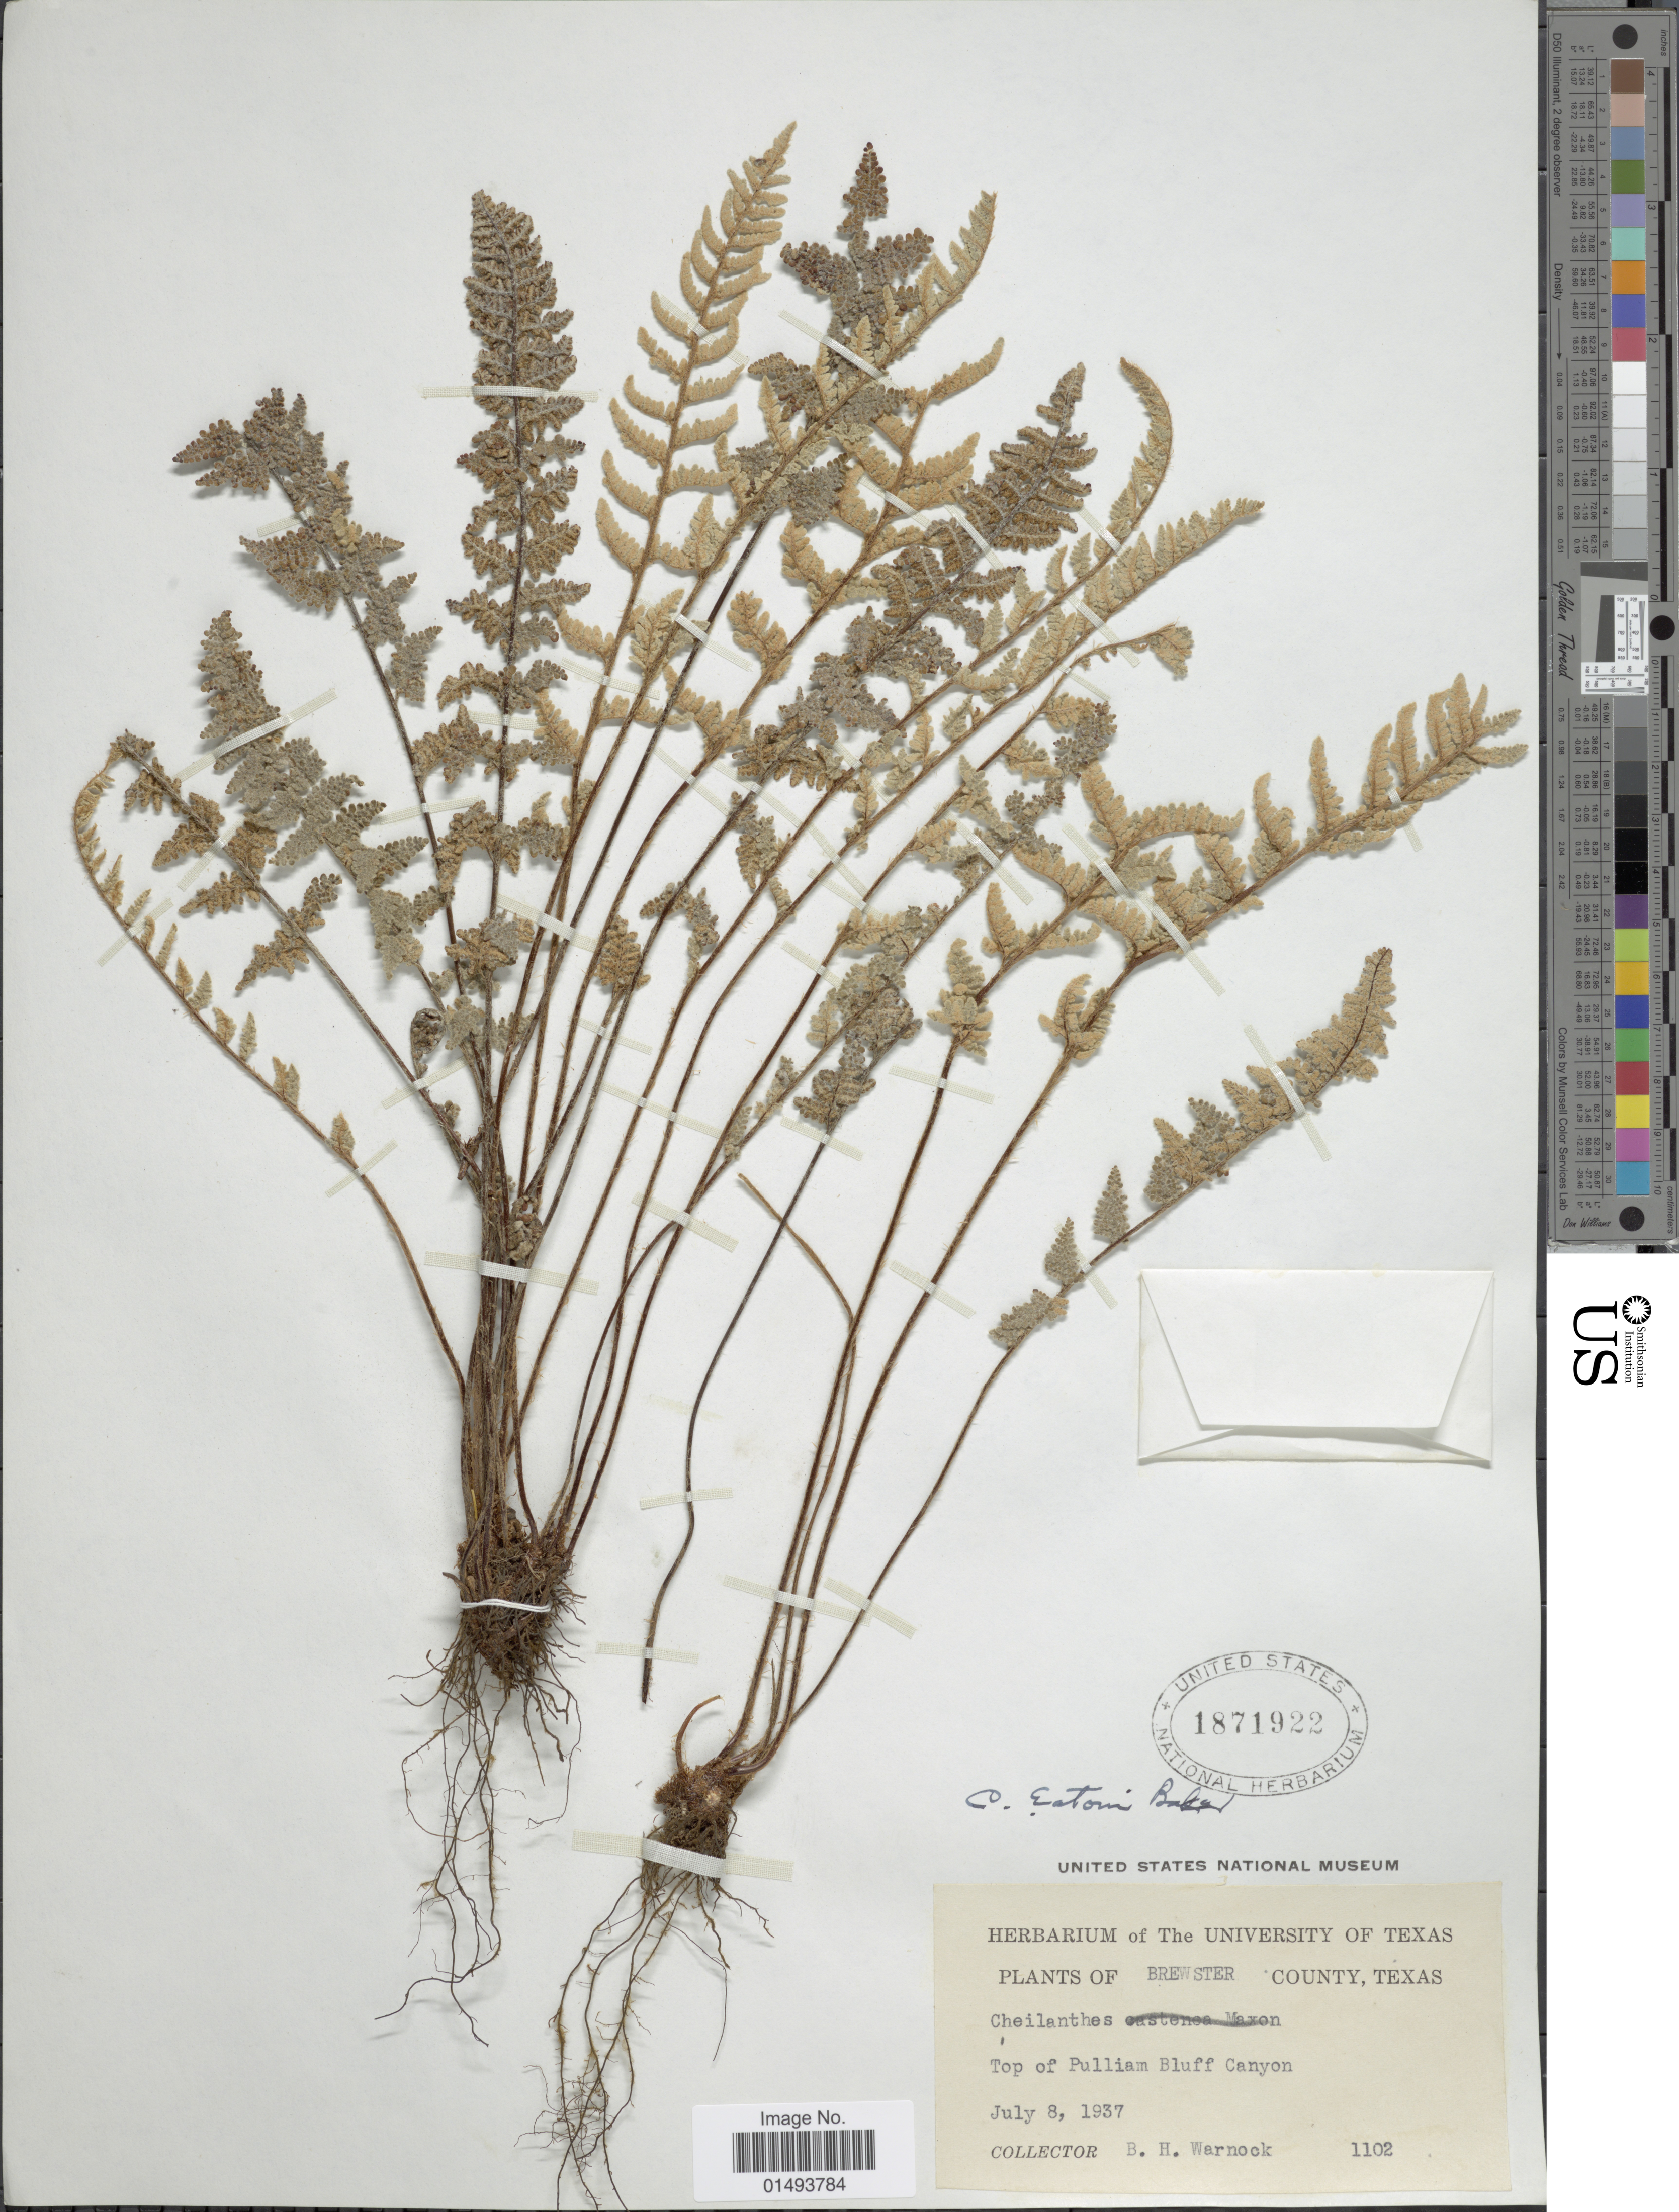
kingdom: Plantae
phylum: Tracheophyta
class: Polypodiopsida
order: Polypodiales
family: Pteridaceae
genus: Myriopteris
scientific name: Myriopteris rufa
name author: Fée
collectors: B. H. Warnock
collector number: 1102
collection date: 1937-07-08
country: United States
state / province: Texas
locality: Plants of Brewster County, Top of Pulliam Bluff Canyon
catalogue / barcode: US 1871922